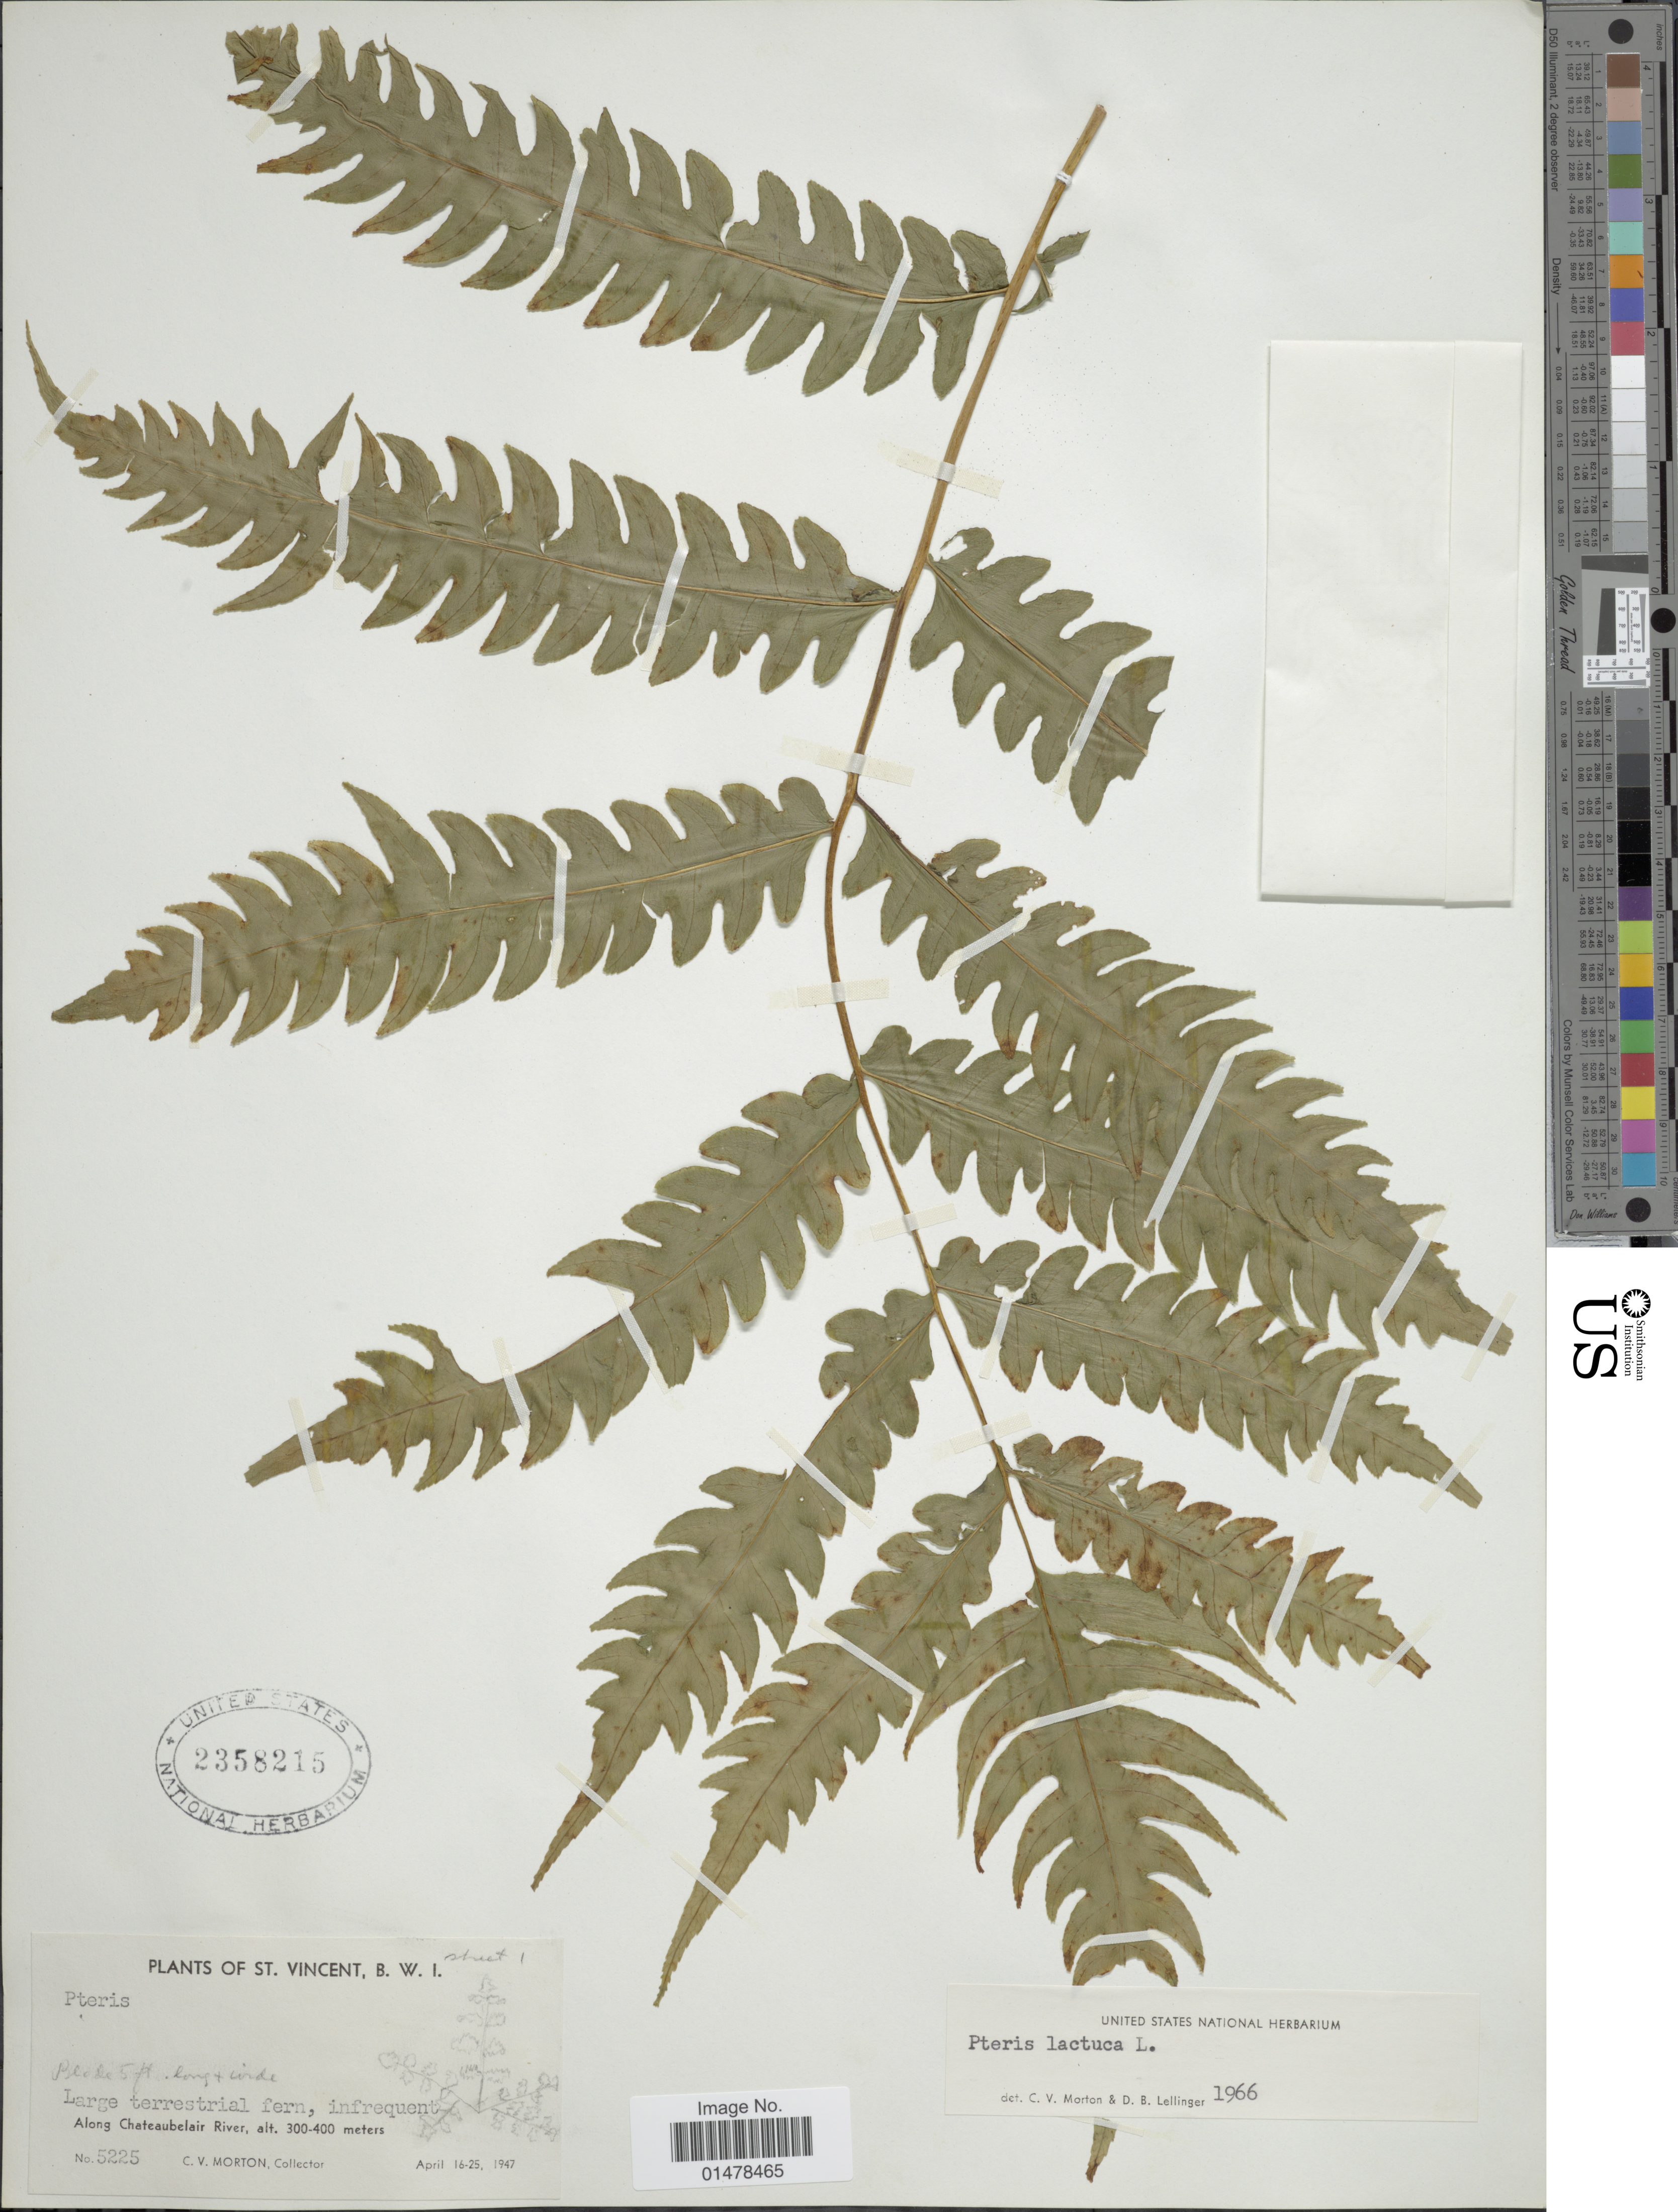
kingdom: Plantae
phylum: Tracheophyta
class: Polypodiopsida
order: Polypodiales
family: Pteridaceae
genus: Pteris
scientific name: Pteris arborea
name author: L.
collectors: C. V. Morton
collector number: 5225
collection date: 1947-04-16/1947-04-25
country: St. Vincent - Grenadines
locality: St Vincent, B.W.I. Along Chateaubelair River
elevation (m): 300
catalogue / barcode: US 2358215